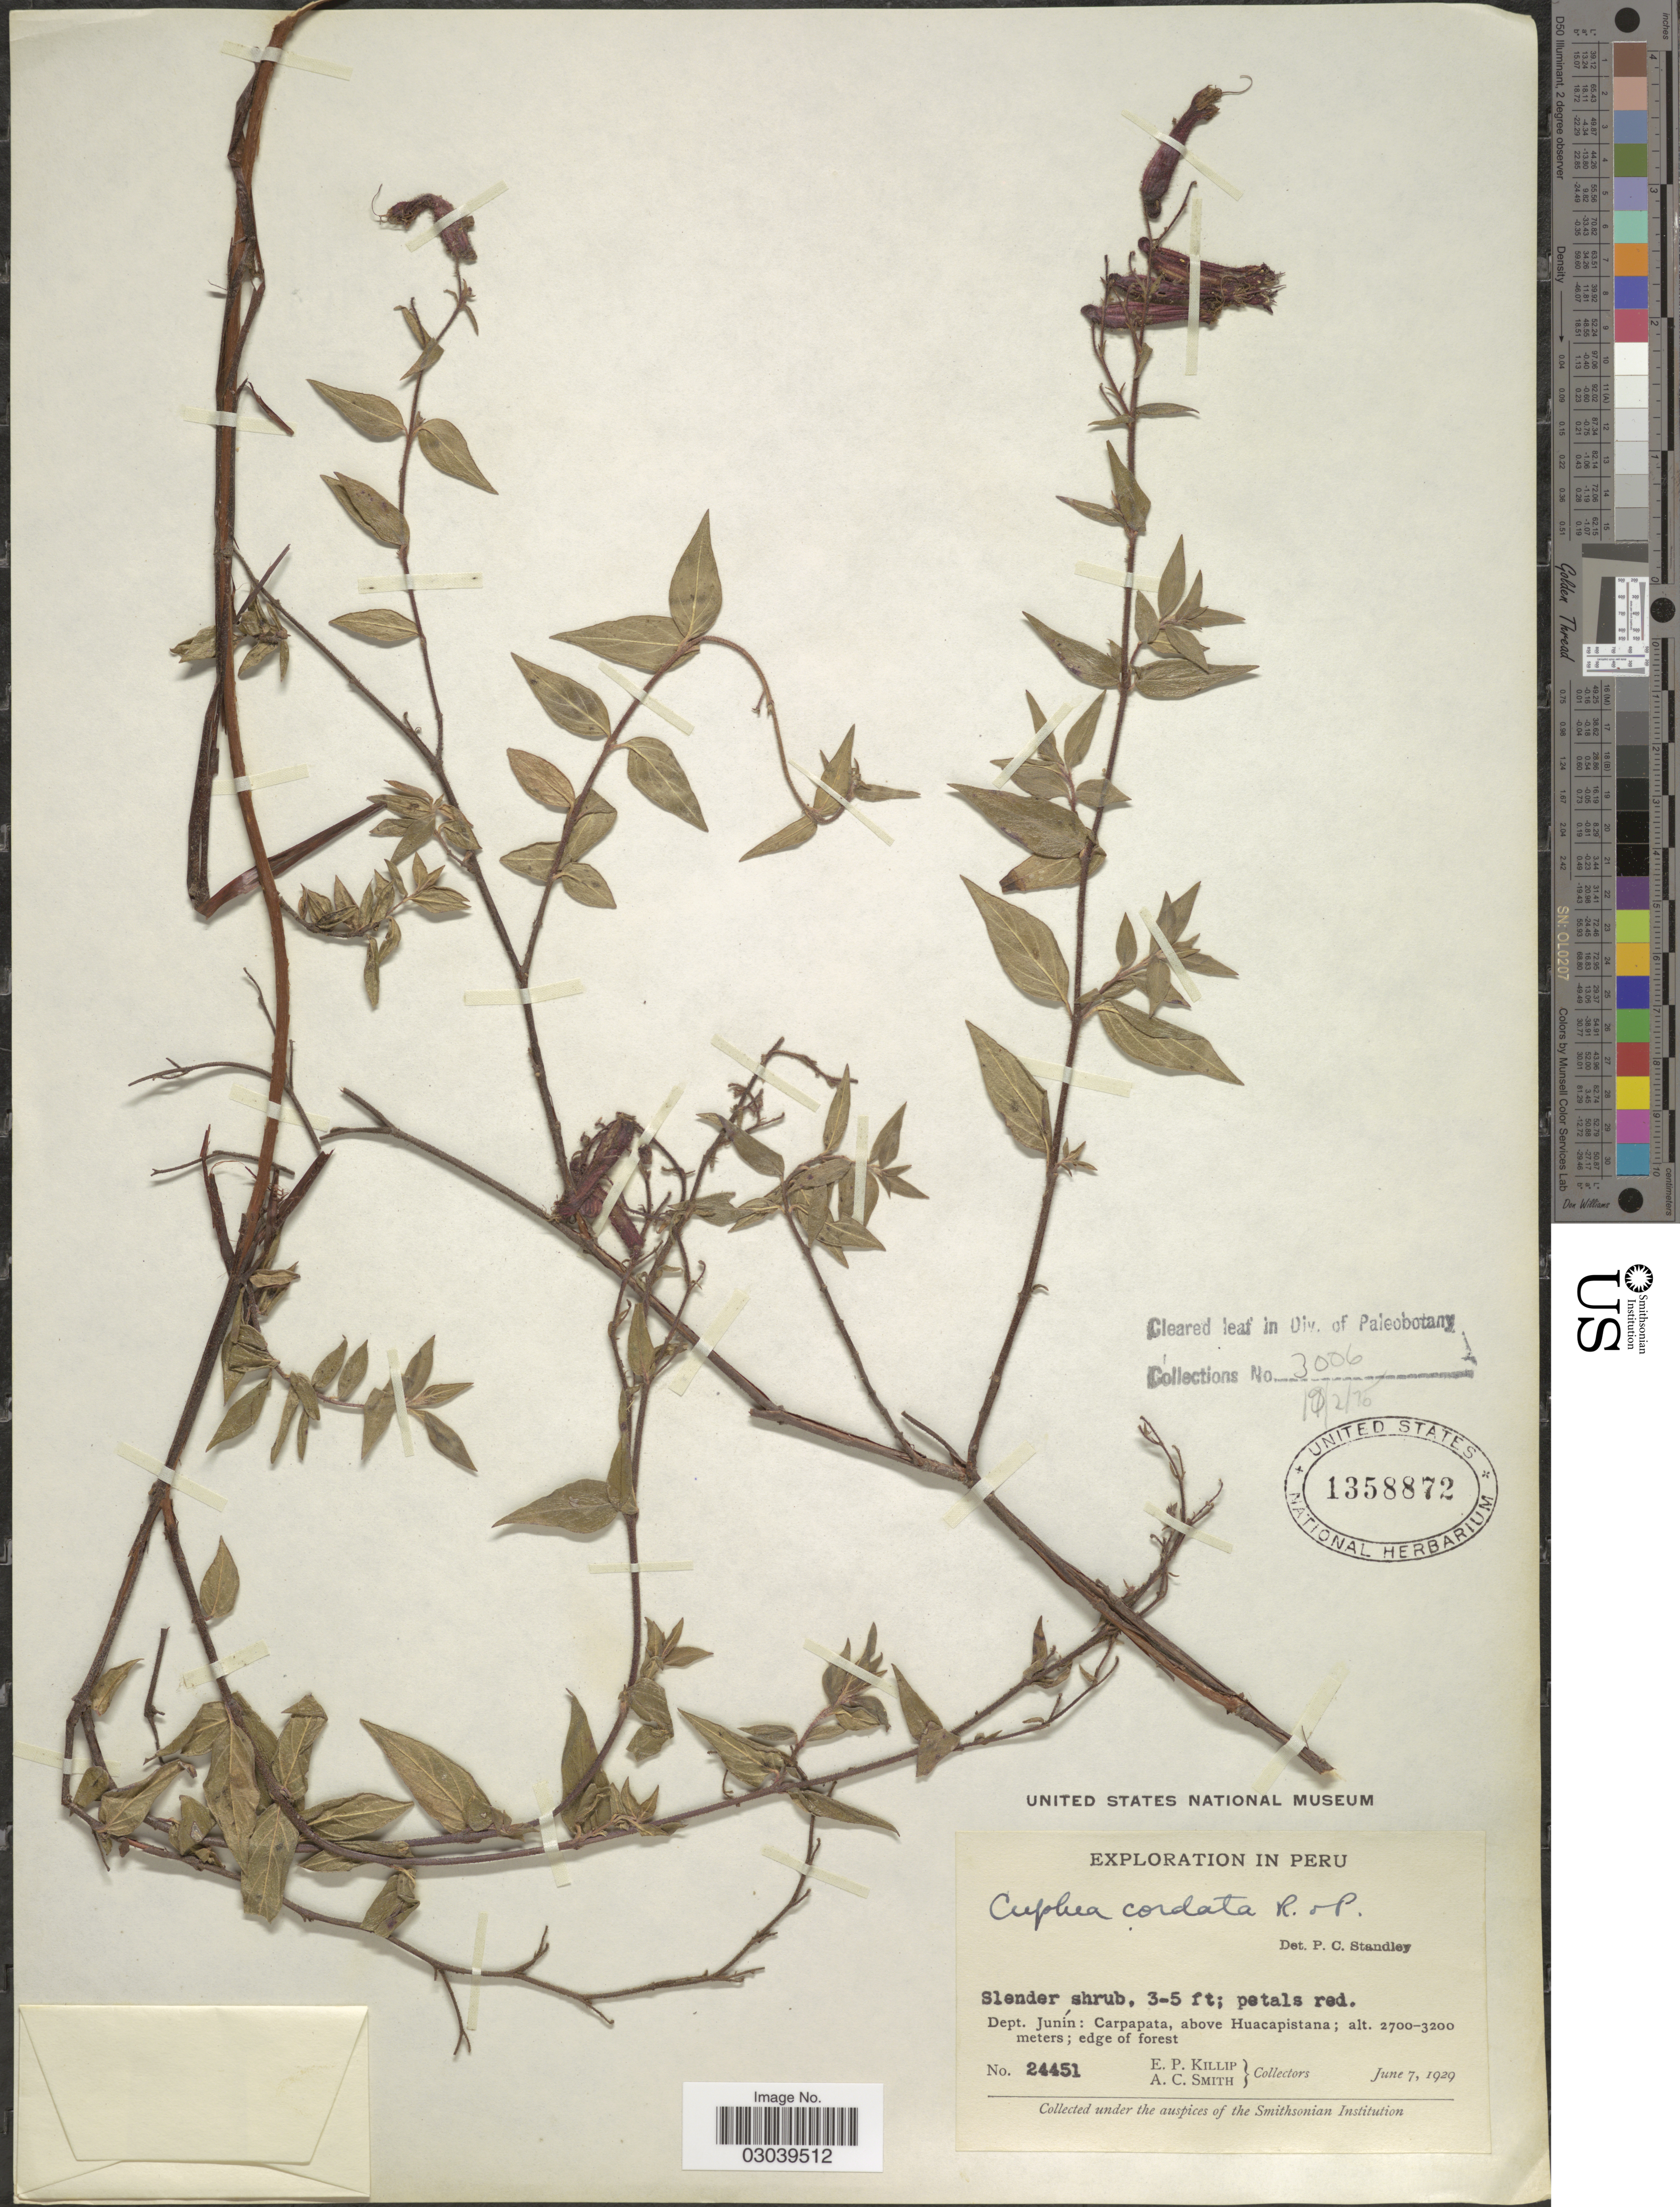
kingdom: Plantae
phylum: Tracheophyta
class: Magnoliopsida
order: Myrtales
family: Lythraceae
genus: Cuphea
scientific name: Cuphea cordata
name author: Ruiz & Pav.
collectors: E. P. Killip & A. C. Smith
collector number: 24451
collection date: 1929-06-07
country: Peru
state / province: Junín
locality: Dept. Junín: Carpapata, above Huacapistana.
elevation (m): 2700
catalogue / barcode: US 1358872